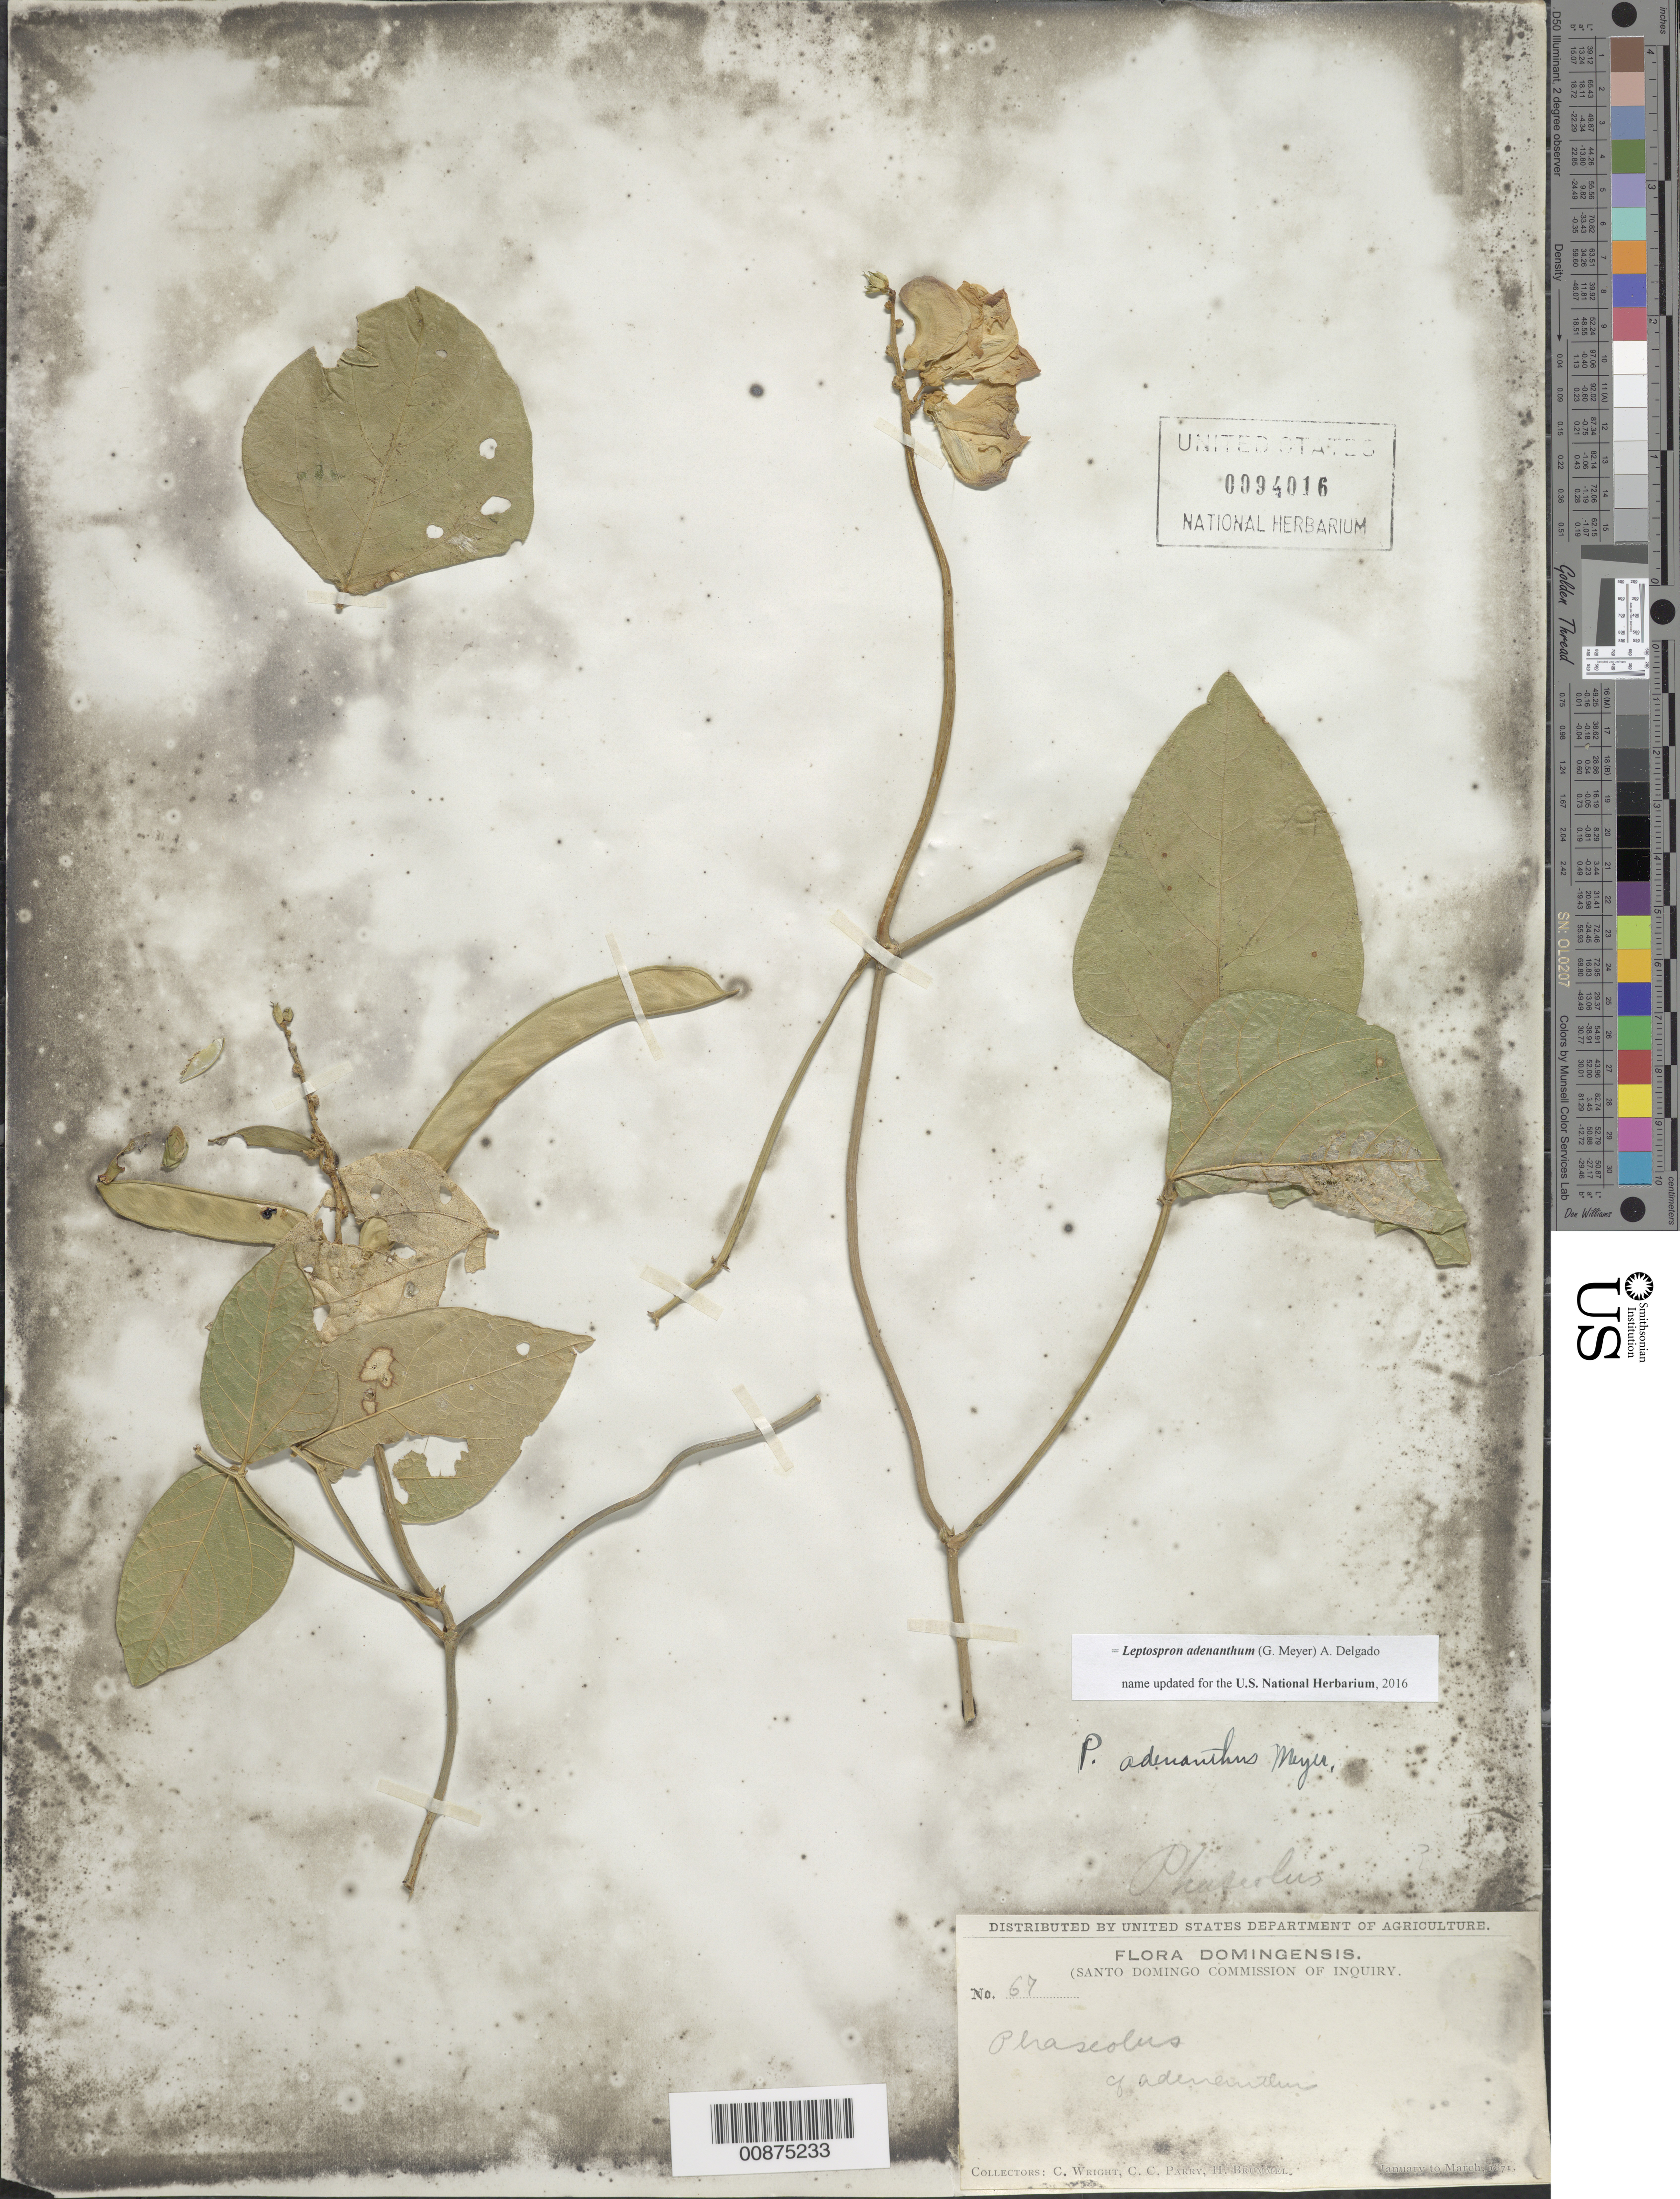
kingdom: Plantae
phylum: Tracheophyta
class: Magnoliopsida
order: Fabales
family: Fabaceae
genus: Leptospron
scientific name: Leptospron adenanthum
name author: (G. Mey.) A. Delgado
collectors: C. Wright, C. C. Parry & H. Brummel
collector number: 67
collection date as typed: Jan 1871 to -- Mar 1871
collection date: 1871-01/1871-03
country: Dominican Republic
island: Hispaniola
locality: Dominican Republic.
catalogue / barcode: US 94016